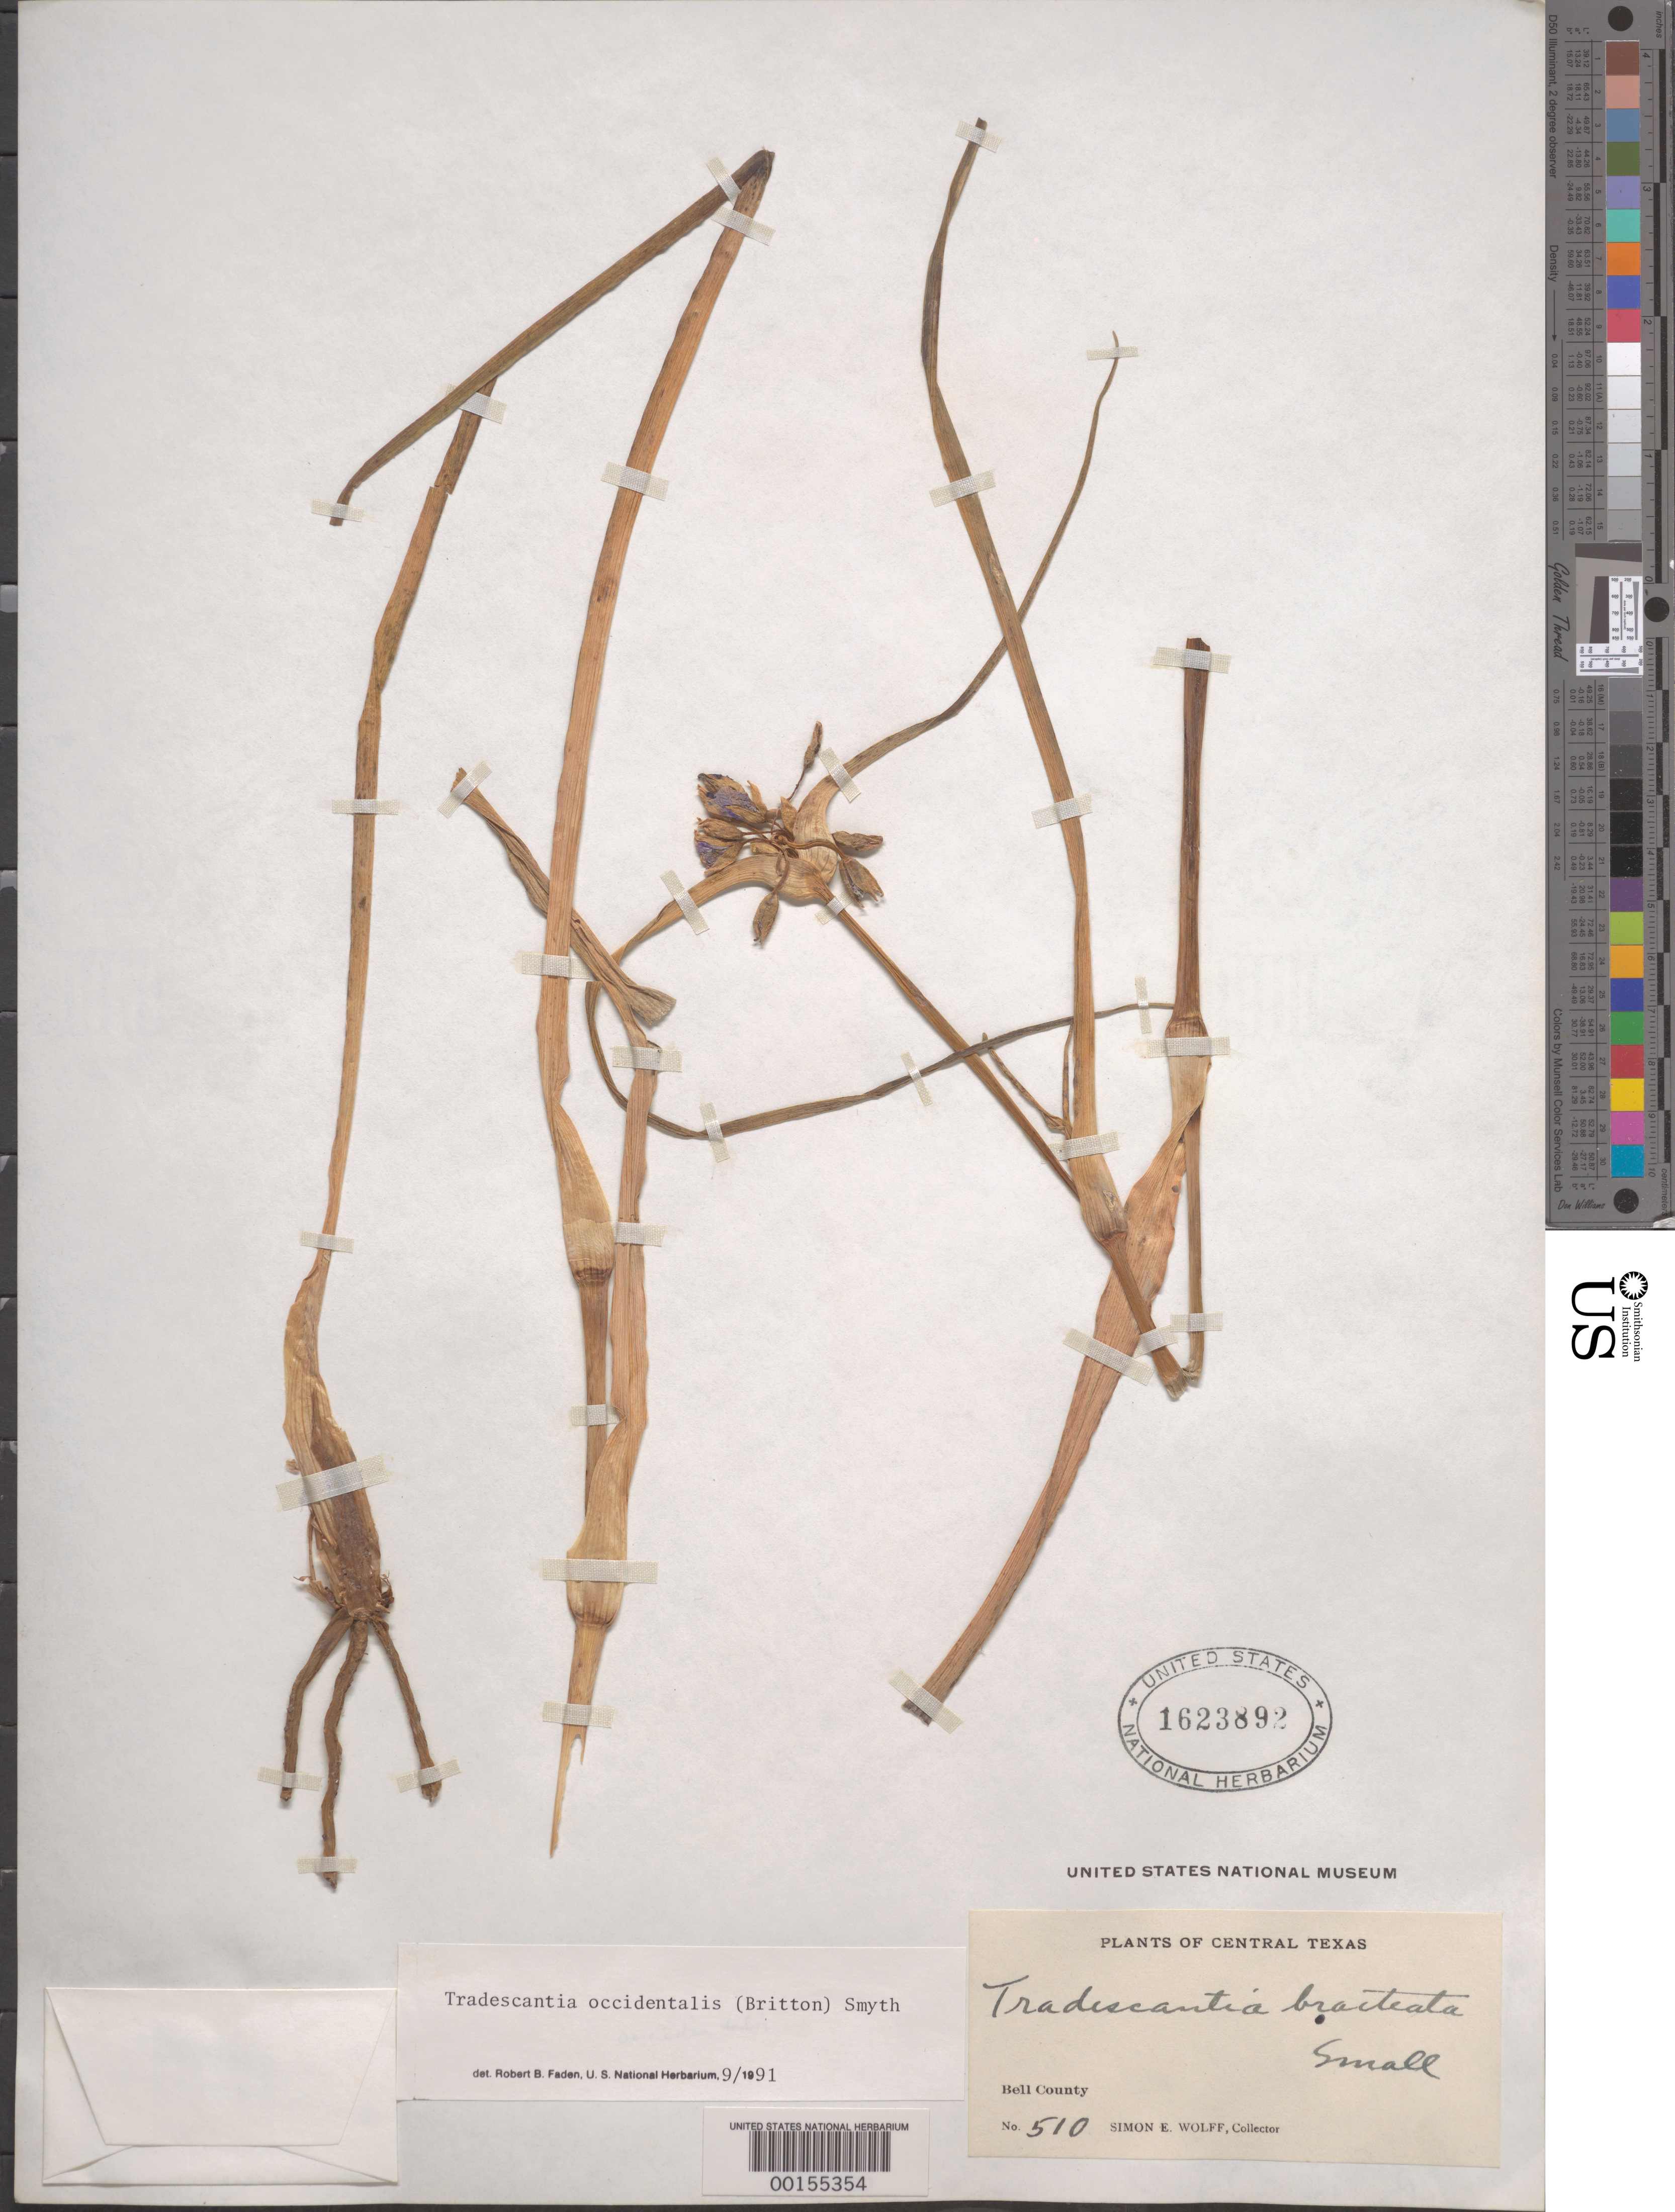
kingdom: Plantae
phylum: Tracheophyta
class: Liliopsida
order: Commelinales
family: Commelinaceae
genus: Tradescantia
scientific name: Tradescantia occidentalis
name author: (Britton) Smyth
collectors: S. E. Wolff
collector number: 510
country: United States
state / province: Texas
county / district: Bell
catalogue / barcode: US 1623892